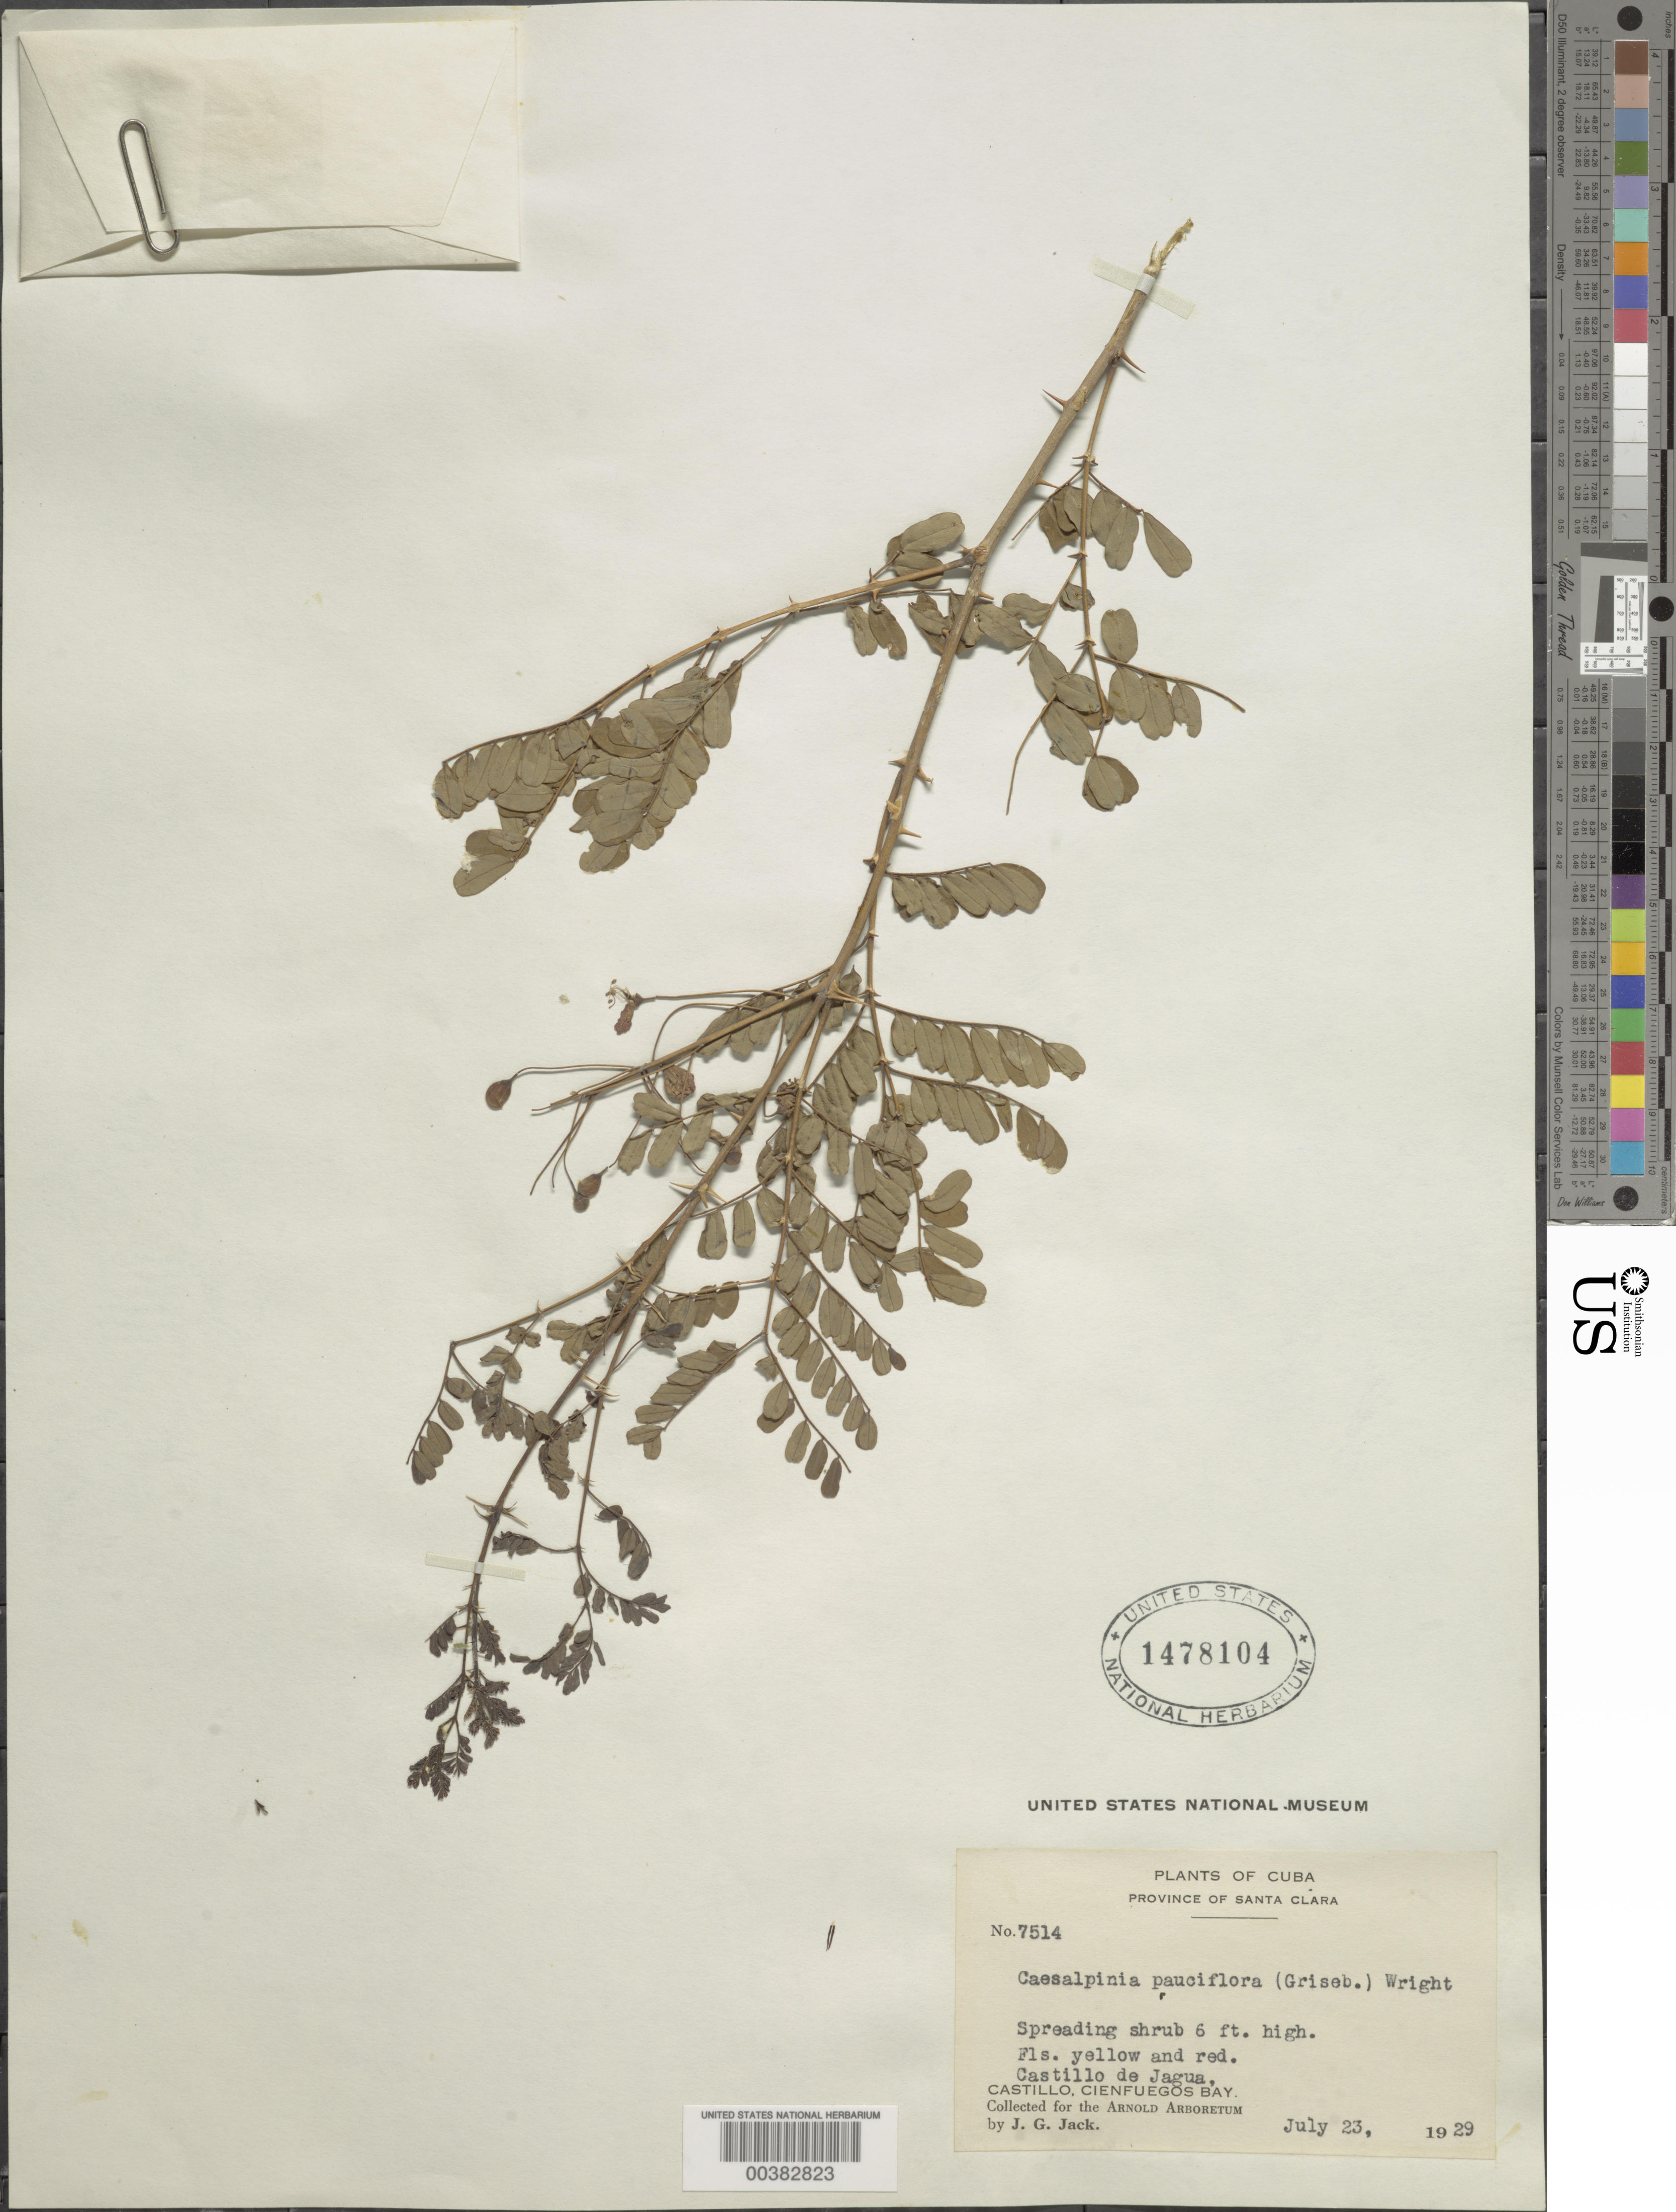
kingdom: Plantae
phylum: Tracheophyta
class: Magnoliopsida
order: Fabales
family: Fabaceae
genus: Denisophytum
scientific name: Denisophytum pauciflorum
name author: (Griseb.) Gagnon & G.P. Lewis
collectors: J. G. Jack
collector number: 7514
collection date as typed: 23 Jul 1929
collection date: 1929-07-23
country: Cuba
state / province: Las Villas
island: Greater Antilles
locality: Castillo de jagua, castillo, cienfuegos bay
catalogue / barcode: US 1478104